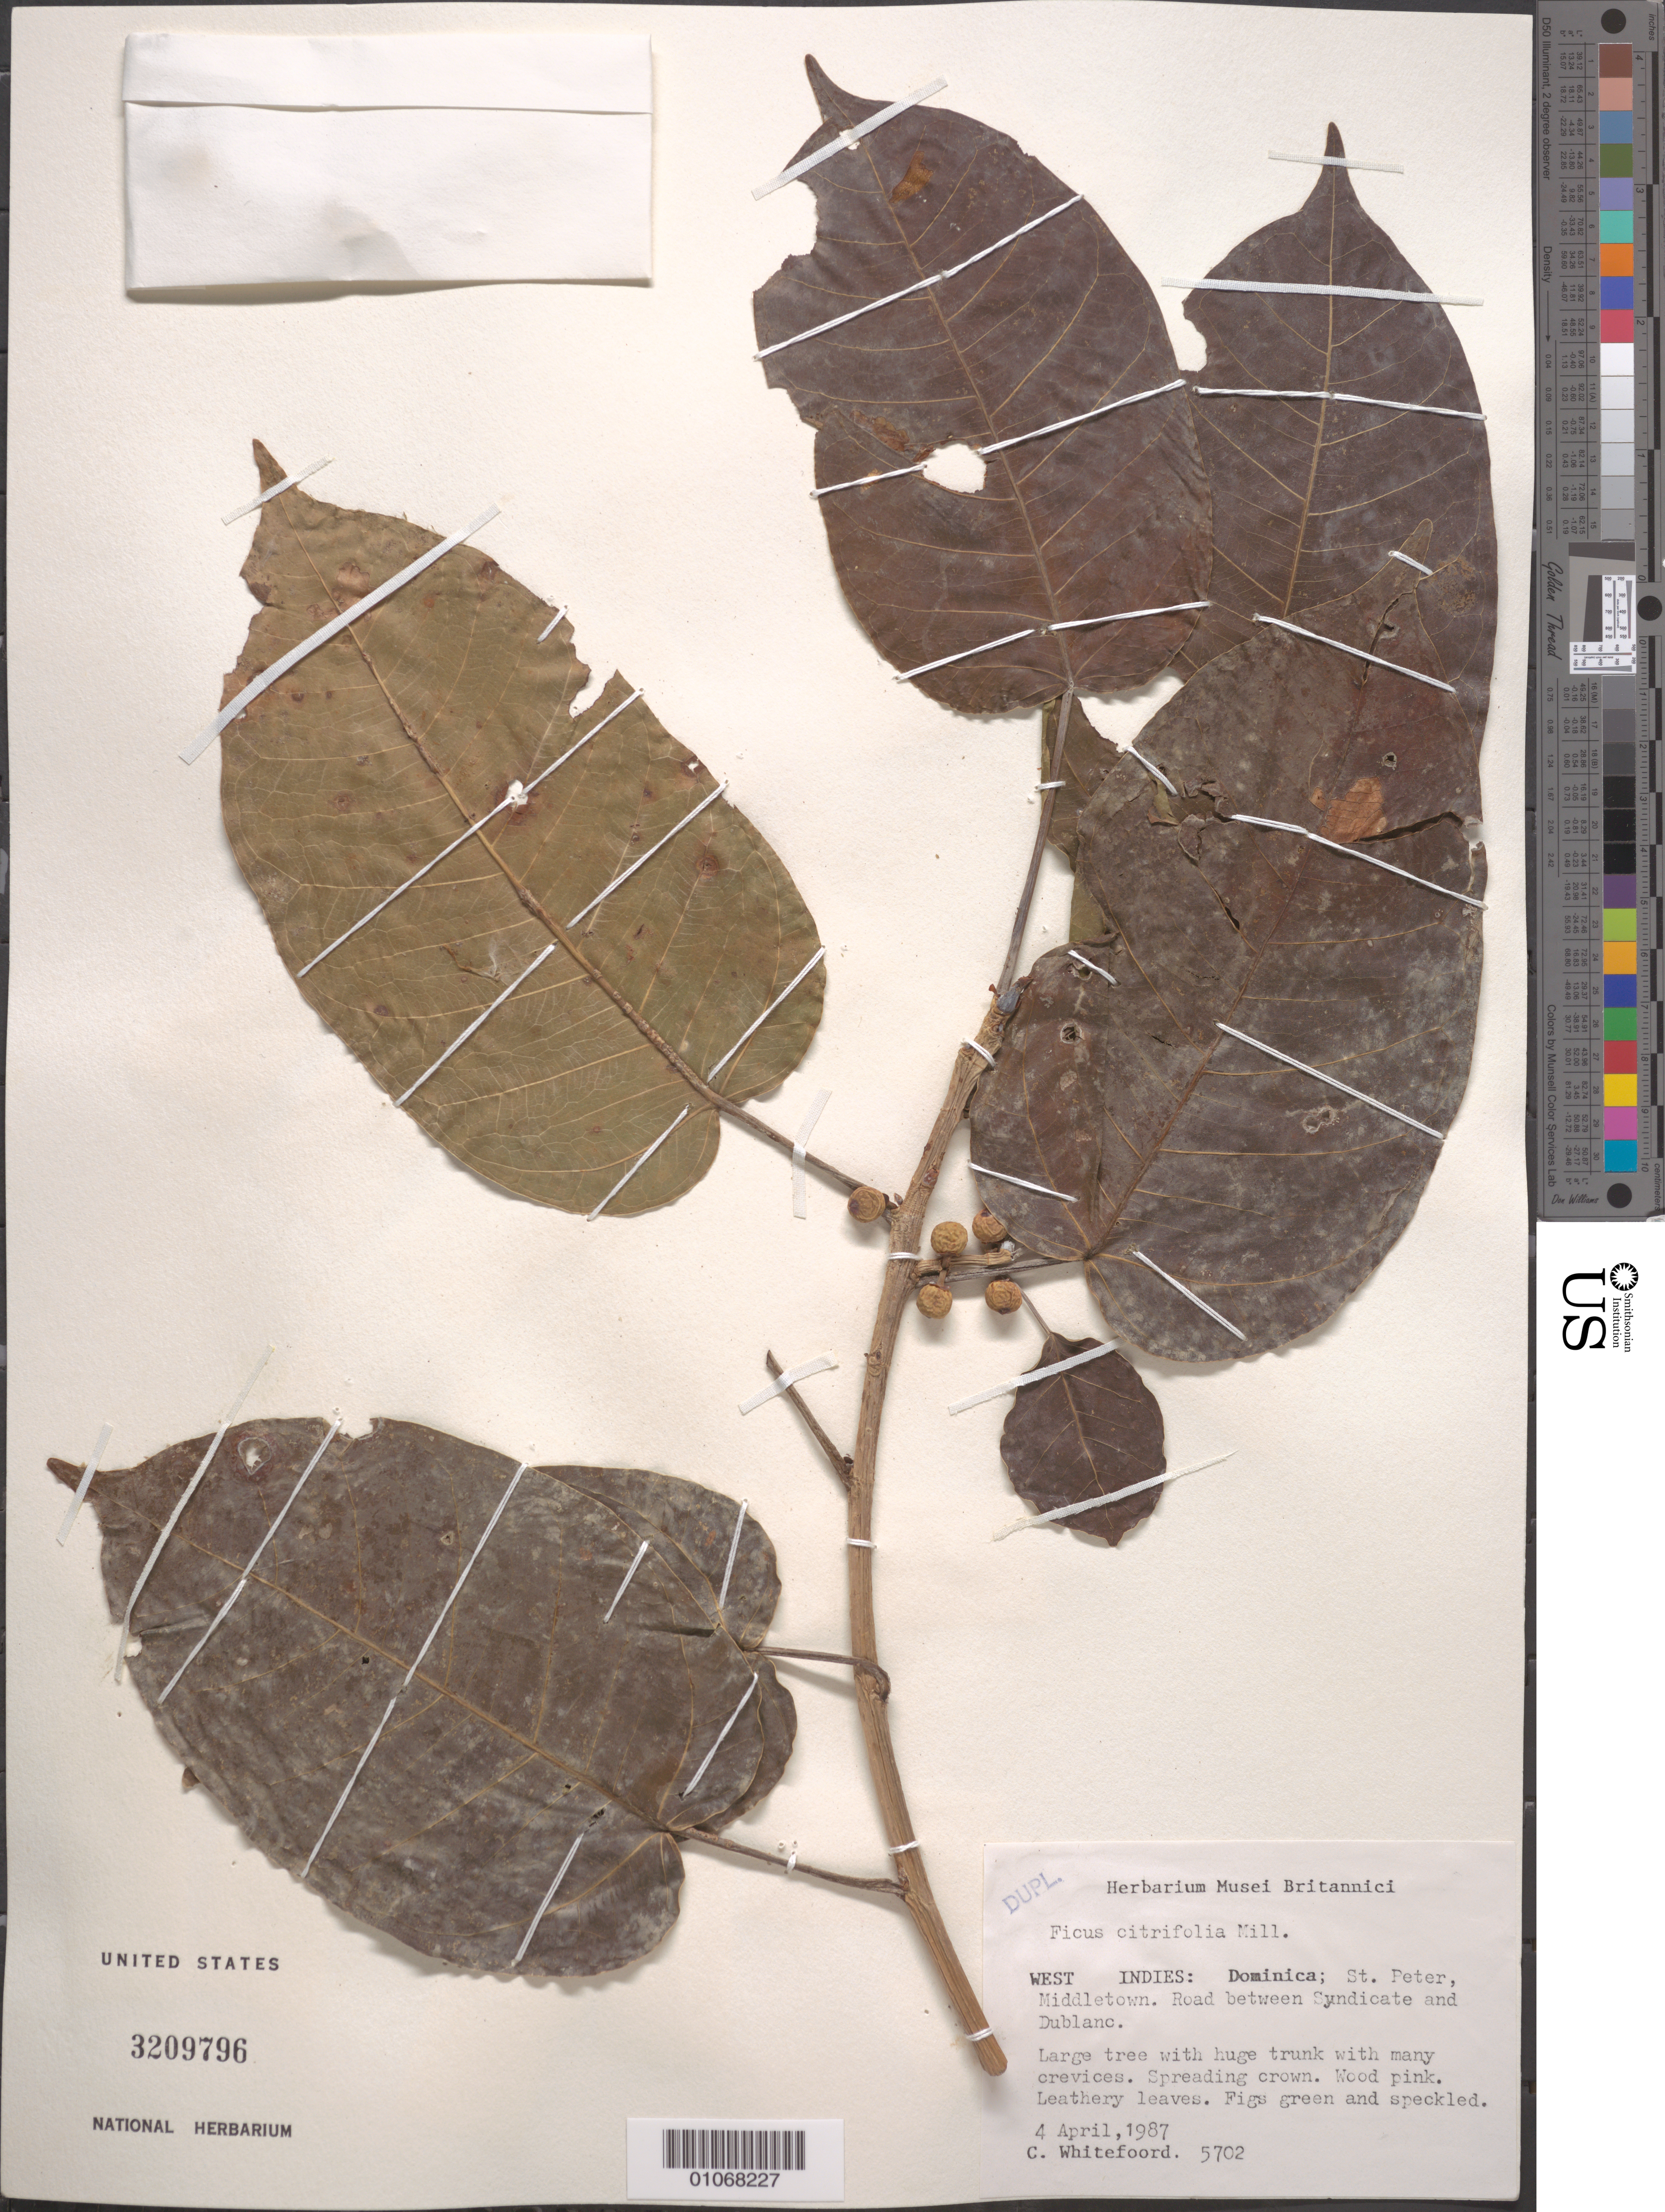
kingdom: Plantae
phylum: Tracheophyta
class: Magnoliopsida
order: Rosales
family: Moraceae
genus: Ficus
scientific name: Ficus citrifolia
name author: Mill.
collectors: C. Whitefoord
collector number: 5702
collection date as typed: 04 Apr 1987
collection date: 1987-04-04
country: Dominica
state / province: St. Peter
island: Dominica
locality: Road between Syndicate and Dublanc.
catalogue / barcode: US 3209796